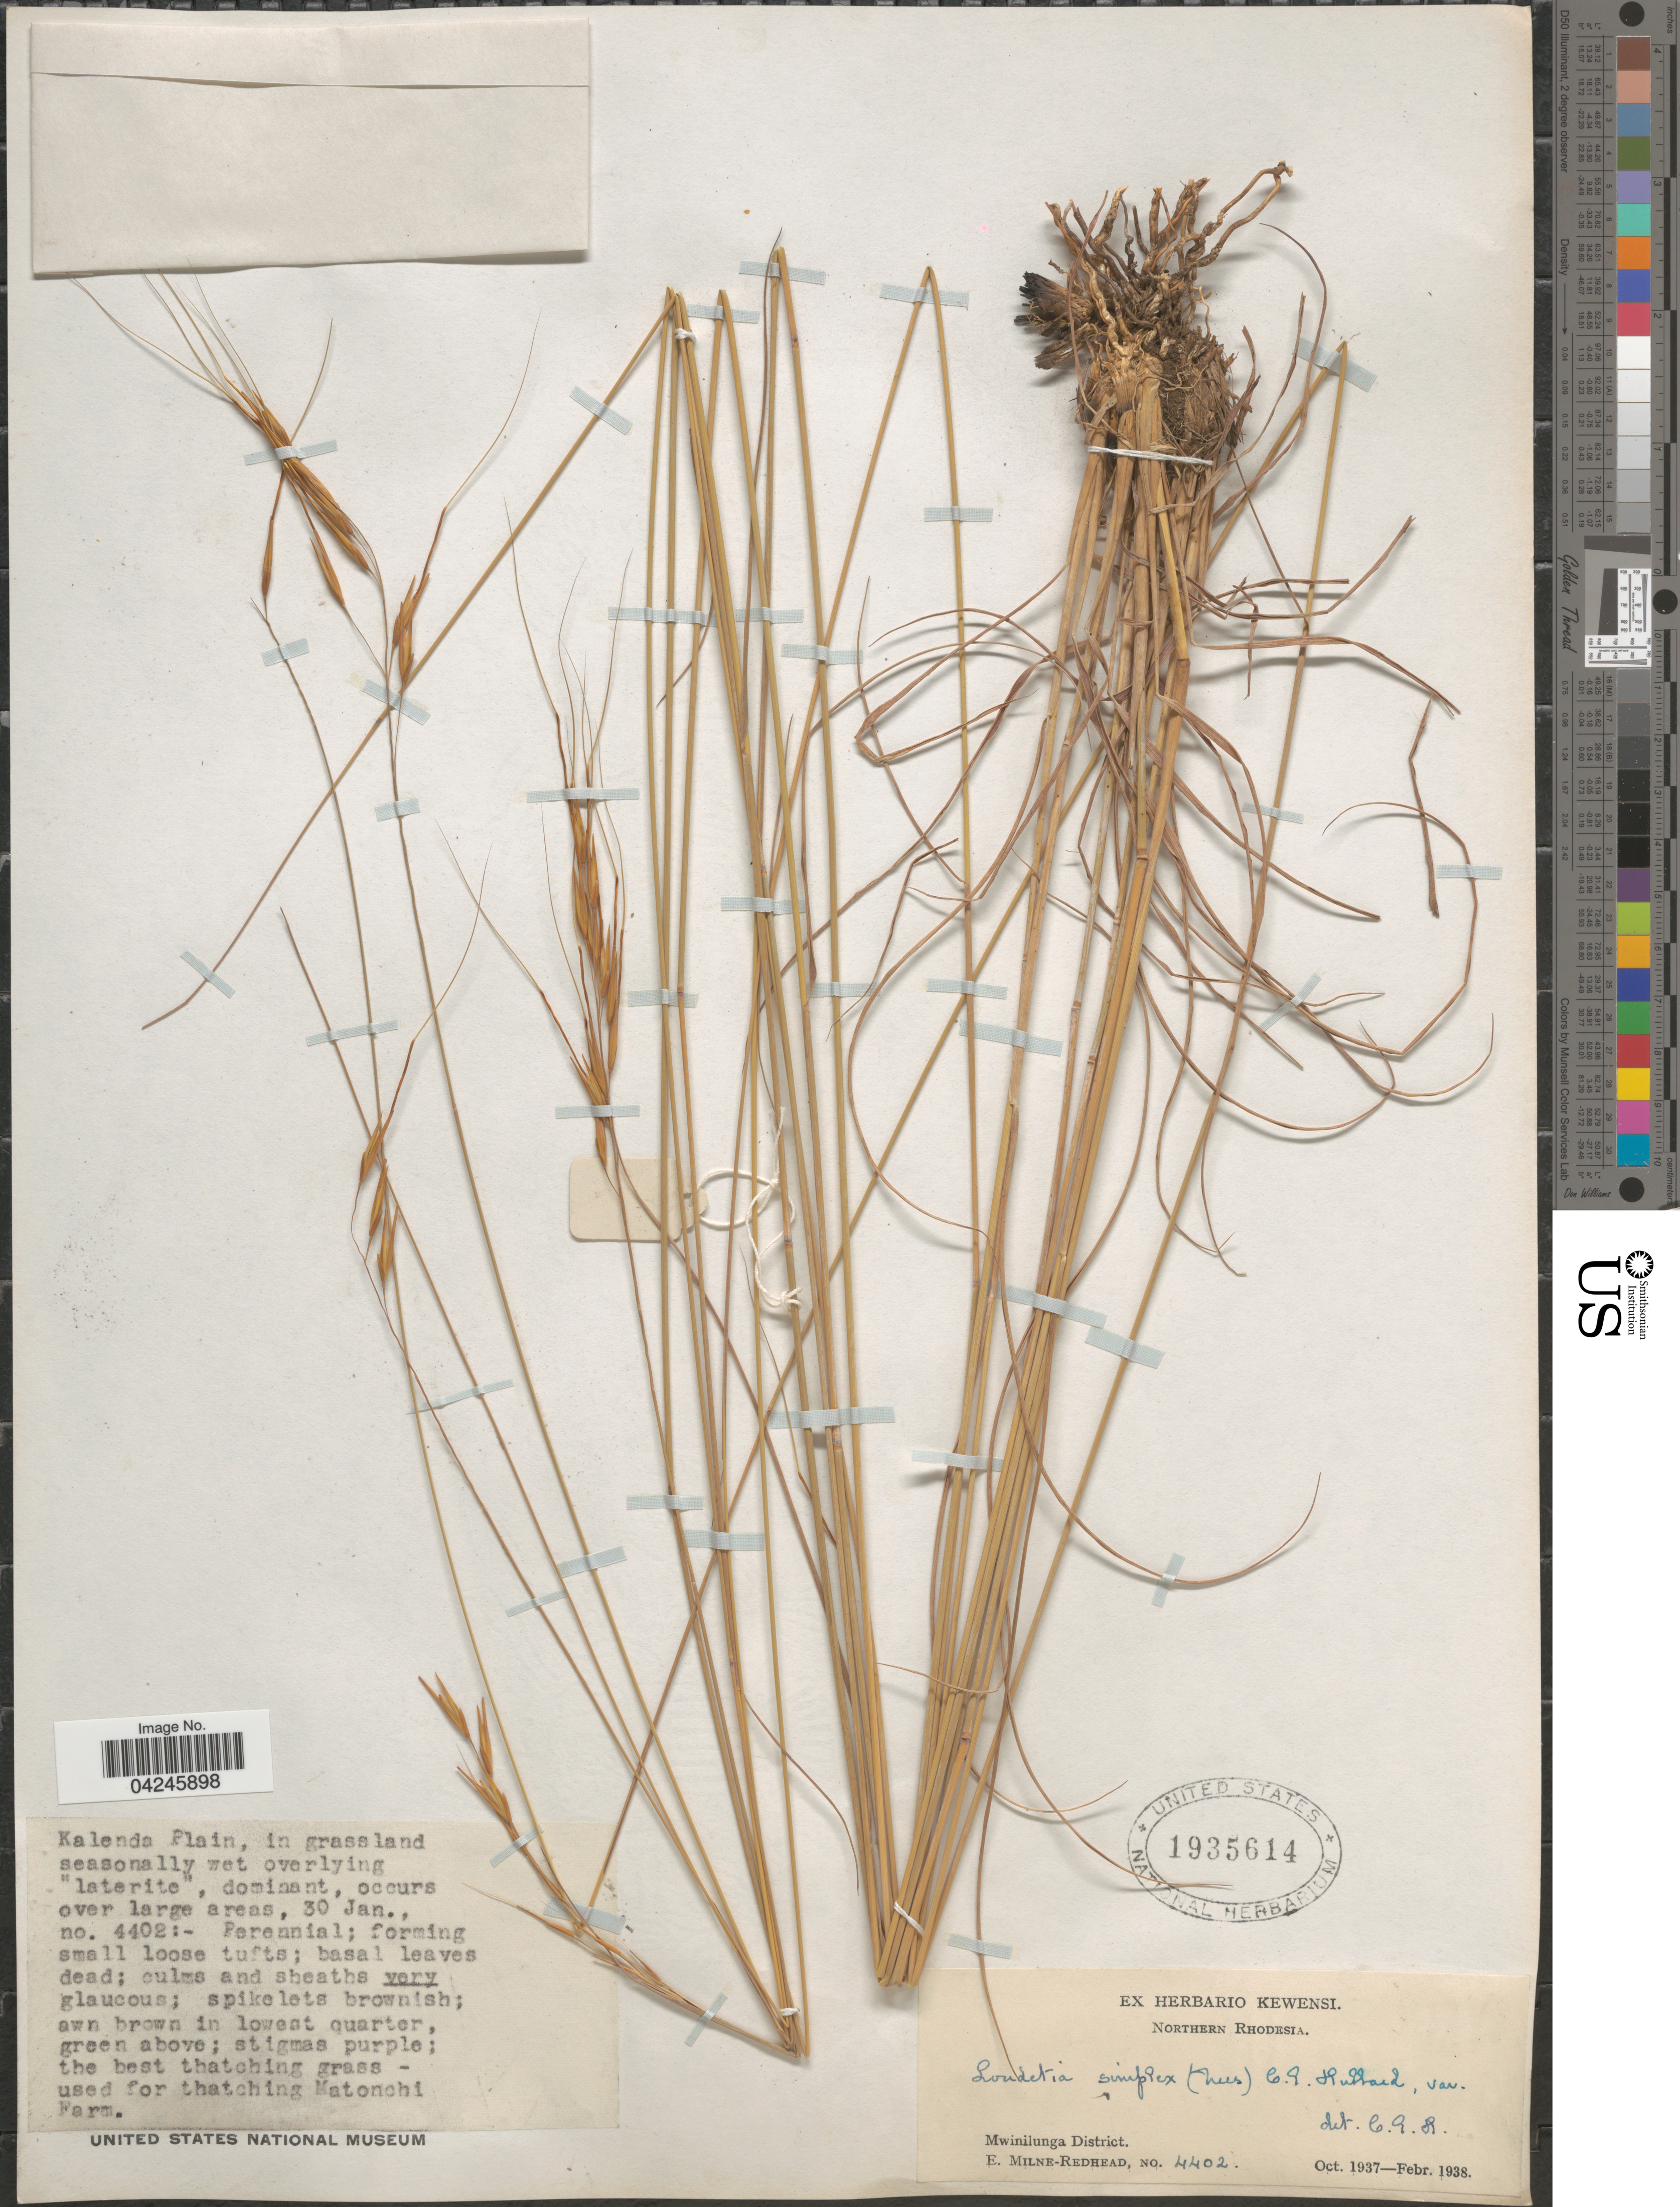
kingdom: Plantae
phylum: Tracheophyta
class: Liliopsida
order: Poales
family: Poaceae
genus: Loudetia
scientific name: Loudetia simplex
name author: (Nees) C.E. Hubb.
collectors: E. W. Milne-Redhead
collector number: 4402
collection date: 1938-01-30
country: Zambia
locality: Northern Rhodesia. Mwinilunga District. Kalenda Plain.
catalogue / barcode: US 1935614